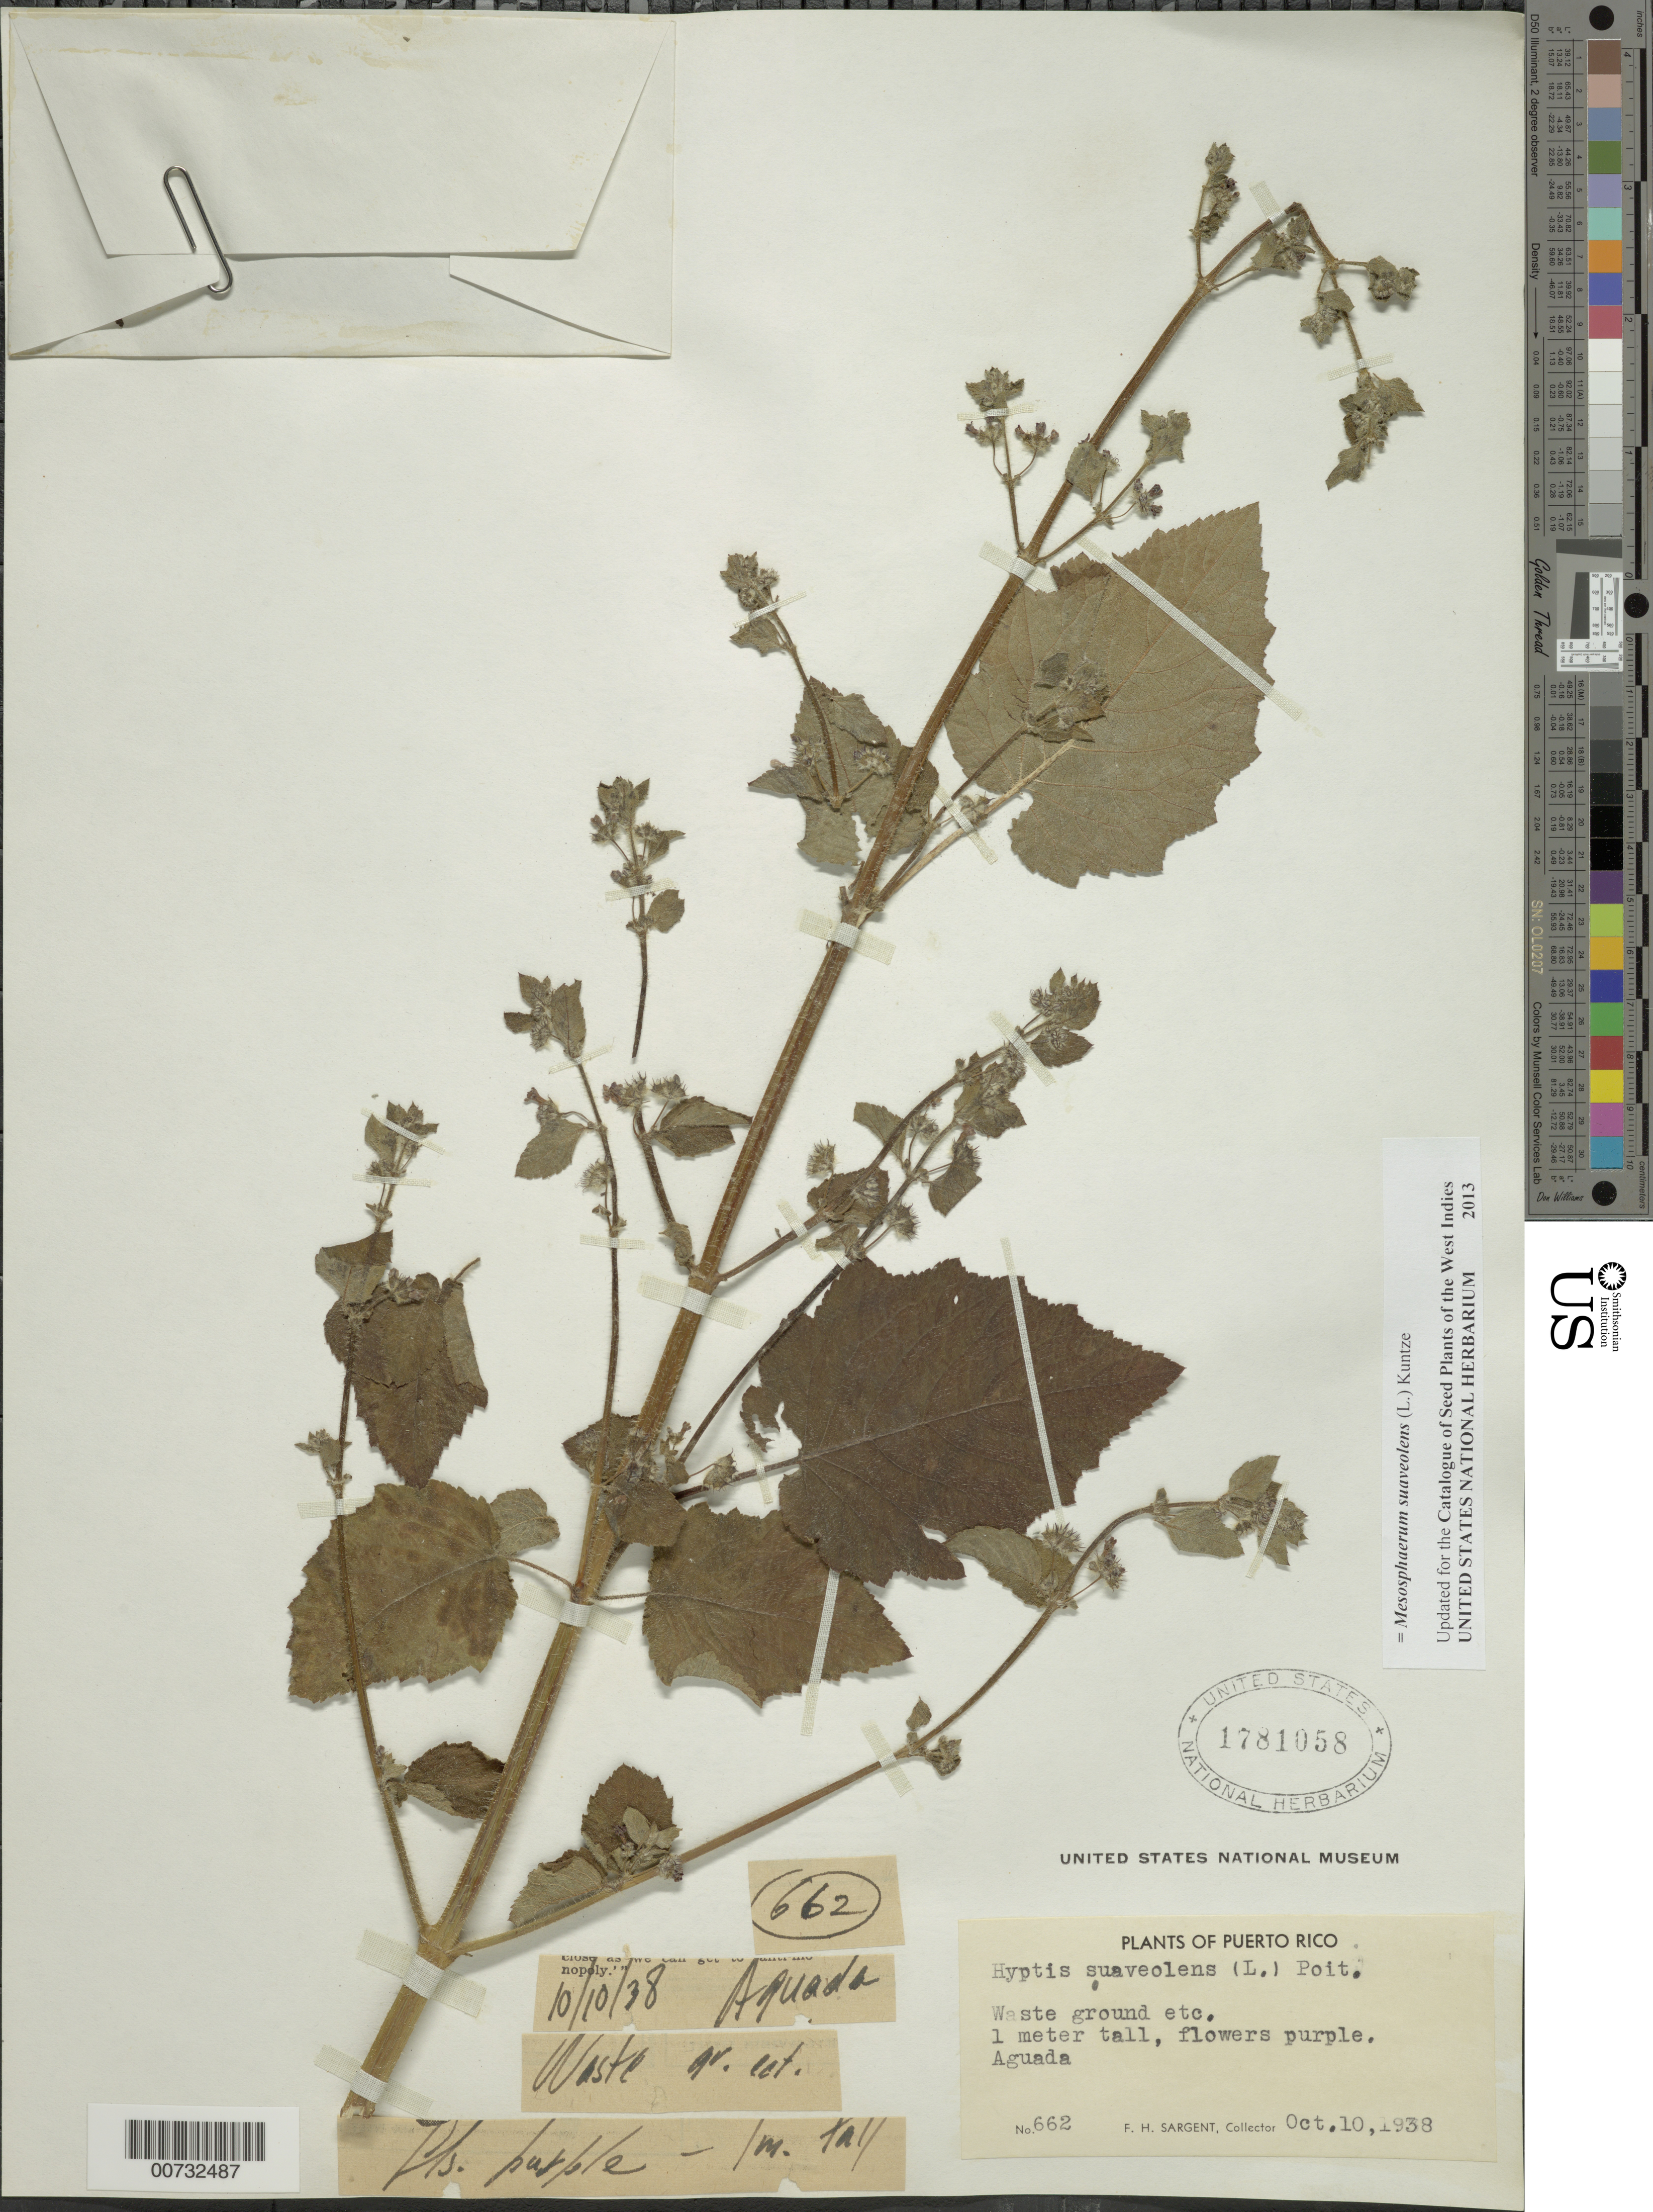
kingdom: Plantae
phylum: Tracheophyta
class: Magnoliopsida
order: Lamiales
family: Lamiaceae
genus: Mesosphaerum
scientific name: Mesosphaerum suaveolens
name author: (L.) Kuntze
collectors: F. H. Sargent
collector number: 662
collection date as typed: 10 Oct 1938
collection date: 1938-10-10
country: Puerto Rico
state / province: Aguada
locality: Aguada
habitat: Waste ground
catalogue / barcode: US 1781058